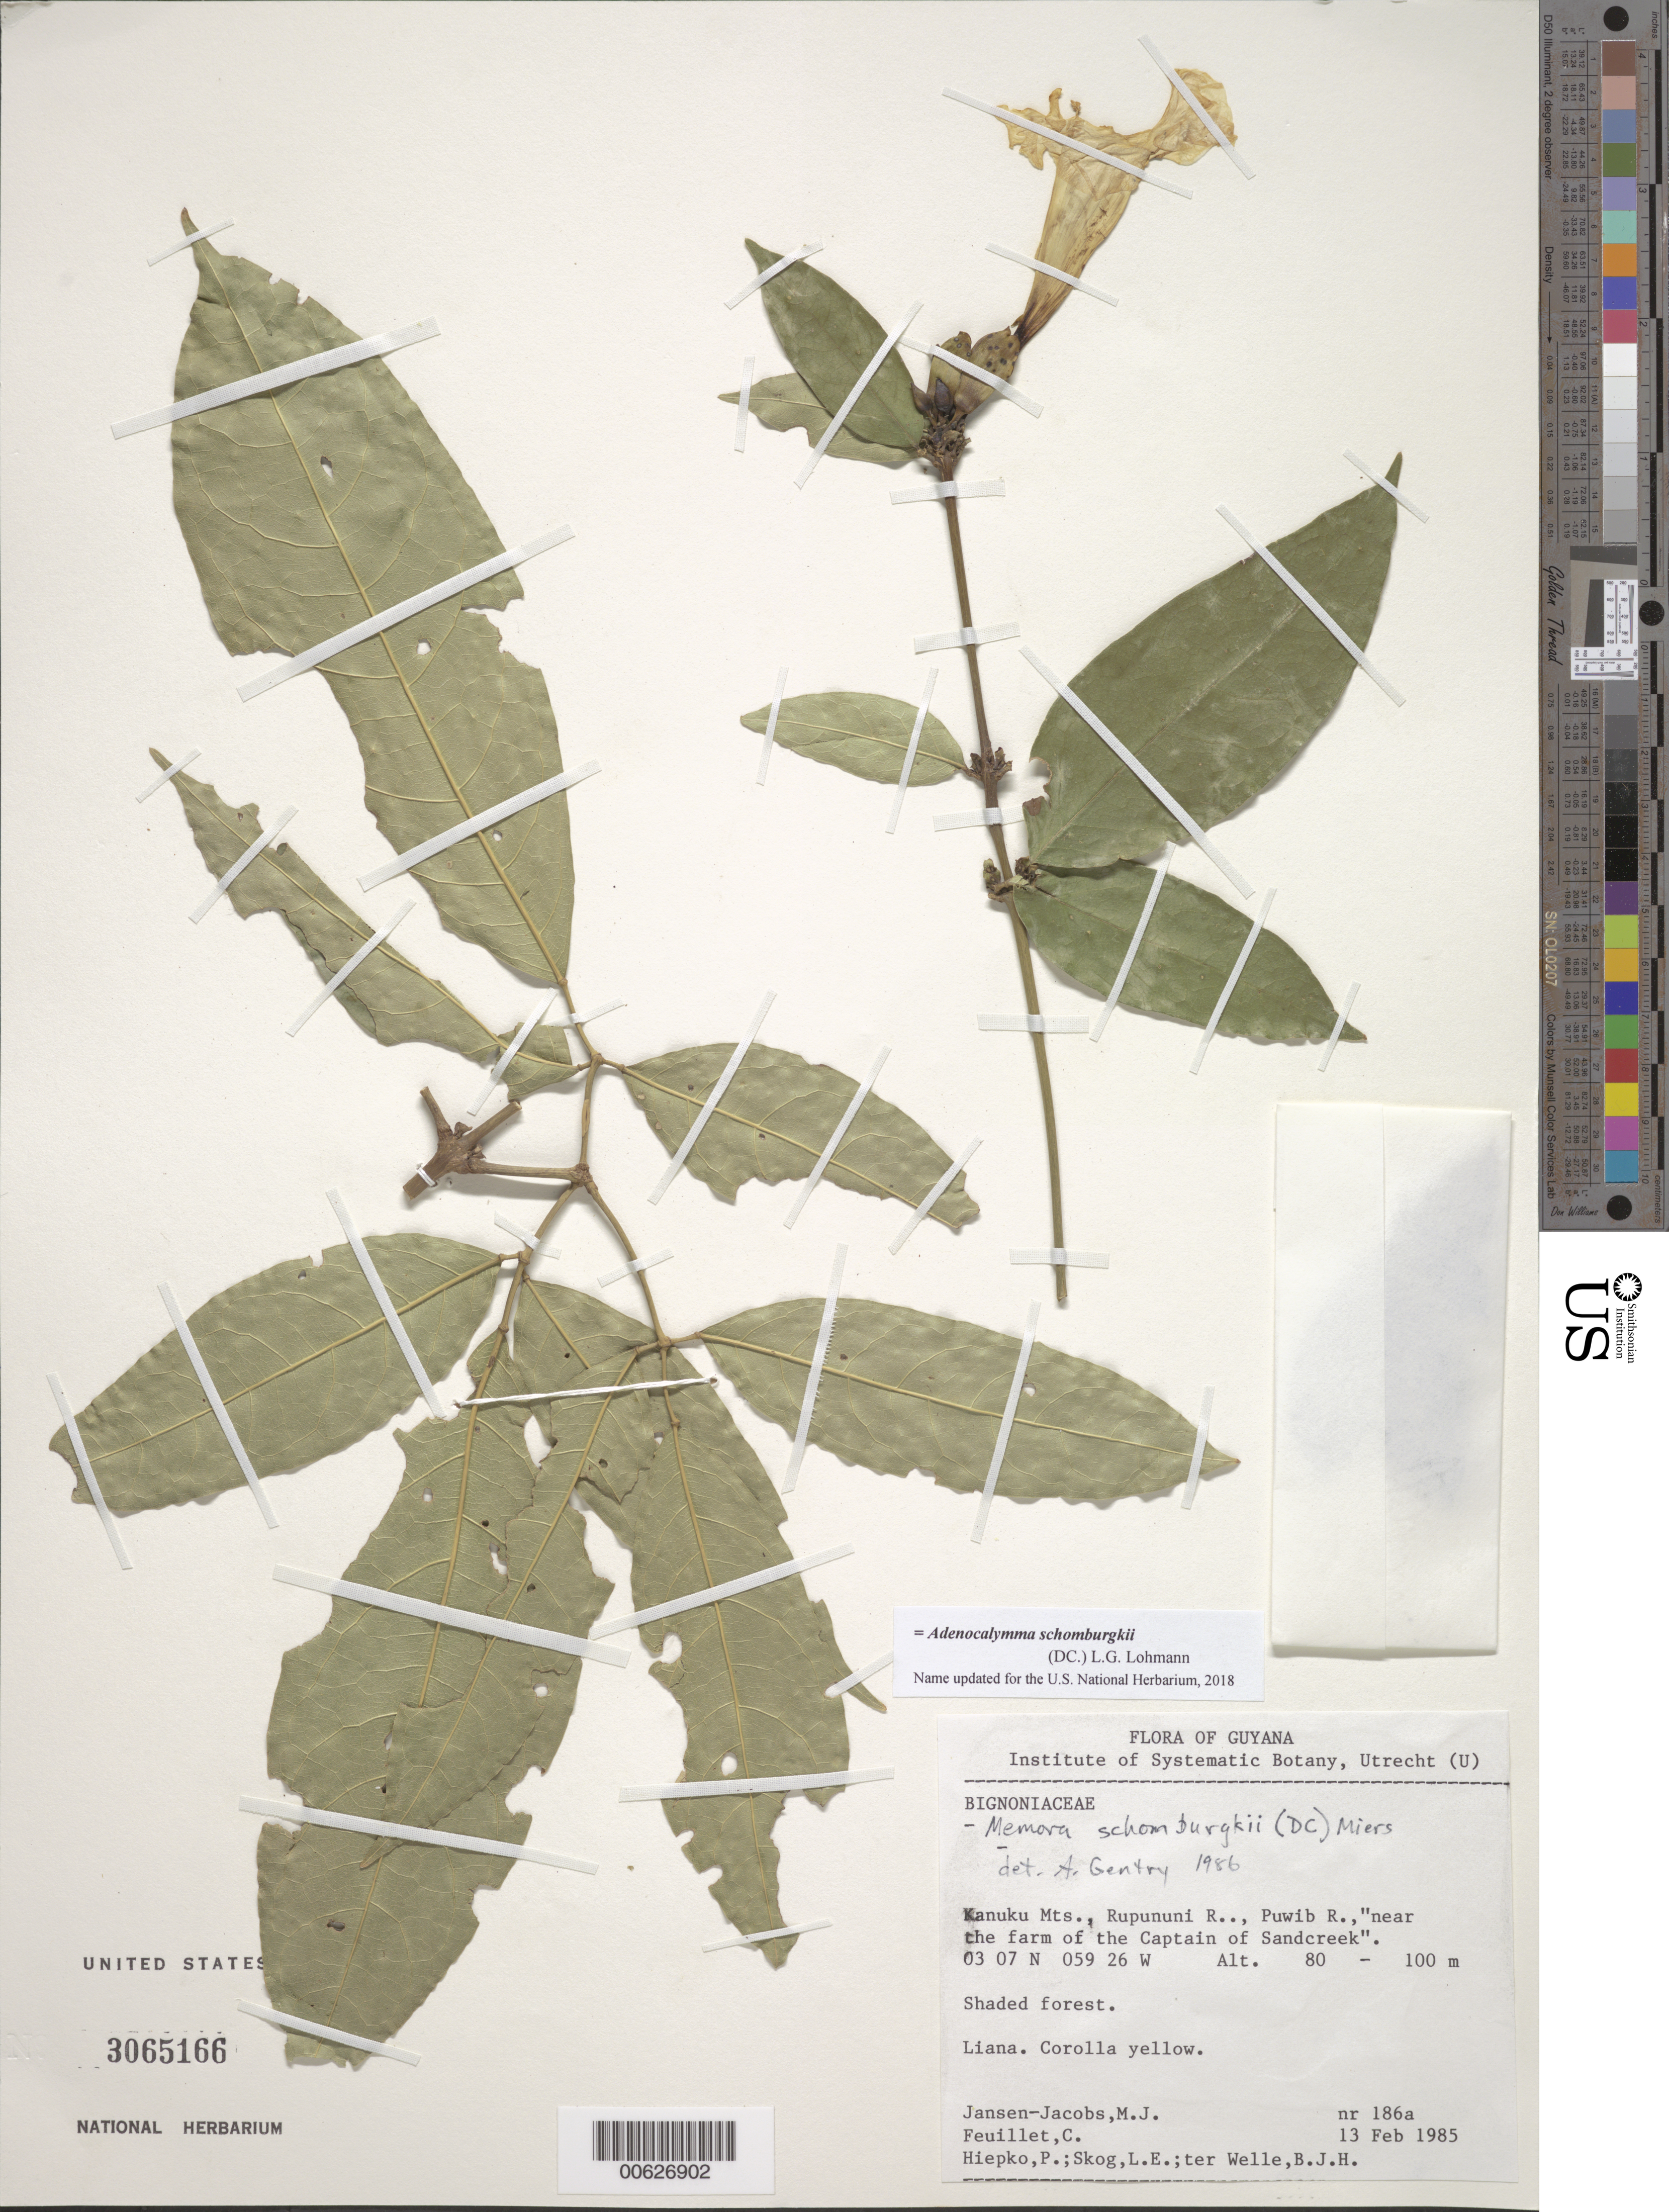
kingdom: Plantae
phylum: Tracheophyta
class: Magnoliopsida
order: Lamiales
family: Bignoniaceae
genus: Adenocalymma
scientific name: Adenocalymma schomburgkii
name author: (DC.) L.G. Lohmann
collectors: M. J. Jansen-Jacobs, C. Feuillet, P. H. Hiepko, L. E. Skog & B. Welle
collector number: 186 a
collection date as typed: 13-Feb-85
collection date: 1985-02-13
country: Guyana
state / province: U. Takutu-U. Essequibo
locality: Kanuku Mts., Rupununi R., Puwib R. near "the farm" of the Captain of Sandcreek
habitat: Shaded forest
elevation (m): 80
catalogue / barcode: US 3065166